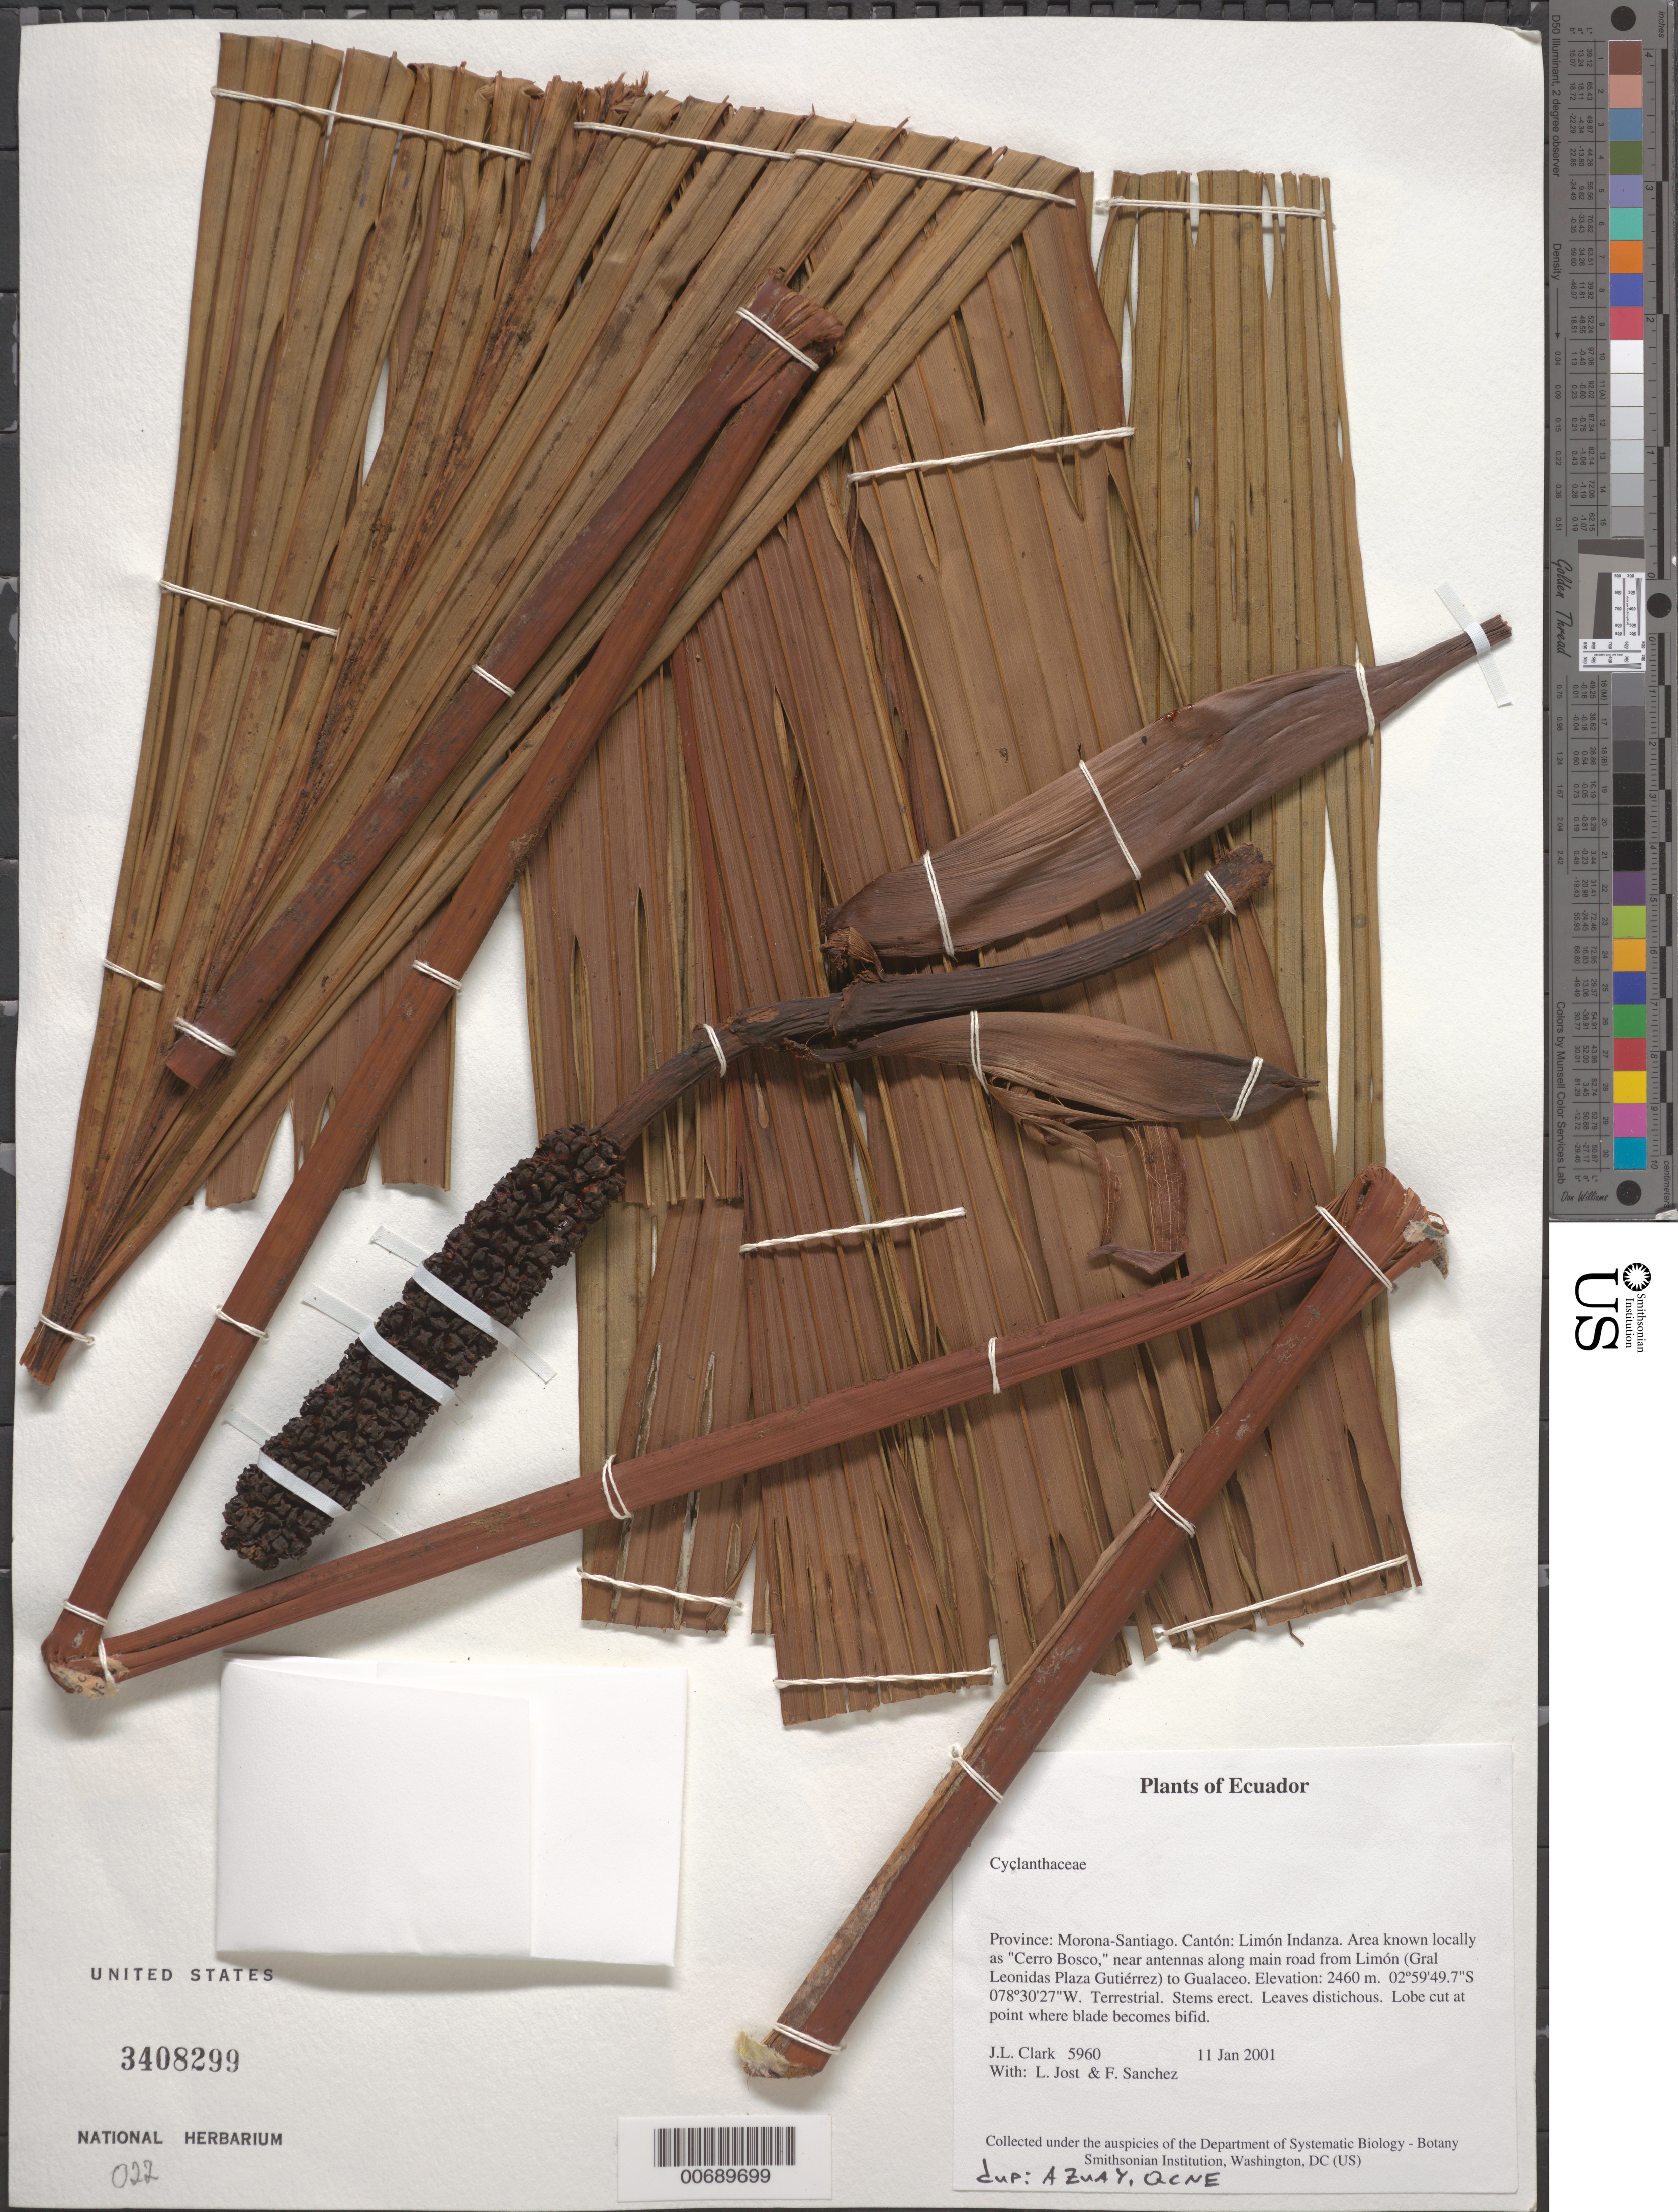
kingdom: Plantae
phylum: Tracheophyta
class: Liliopsida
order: Pandanales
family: Cyclanthaceae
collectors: J. L. Clark, L. Jost & F. Sanchez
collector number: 5960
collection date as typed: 11 Jan 2001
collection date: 2001-01-11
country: Ecuador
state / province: Morona-Santiago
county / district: Limón Indanza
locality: Area known locally as "Cerro Bosco," near antennas along main road from Limón (Gral Leonidas Plaza Gutiérrez) to Gualaceo.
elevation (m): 2460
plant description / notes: AZUAY, QCNE, US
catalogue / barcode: US 3408299